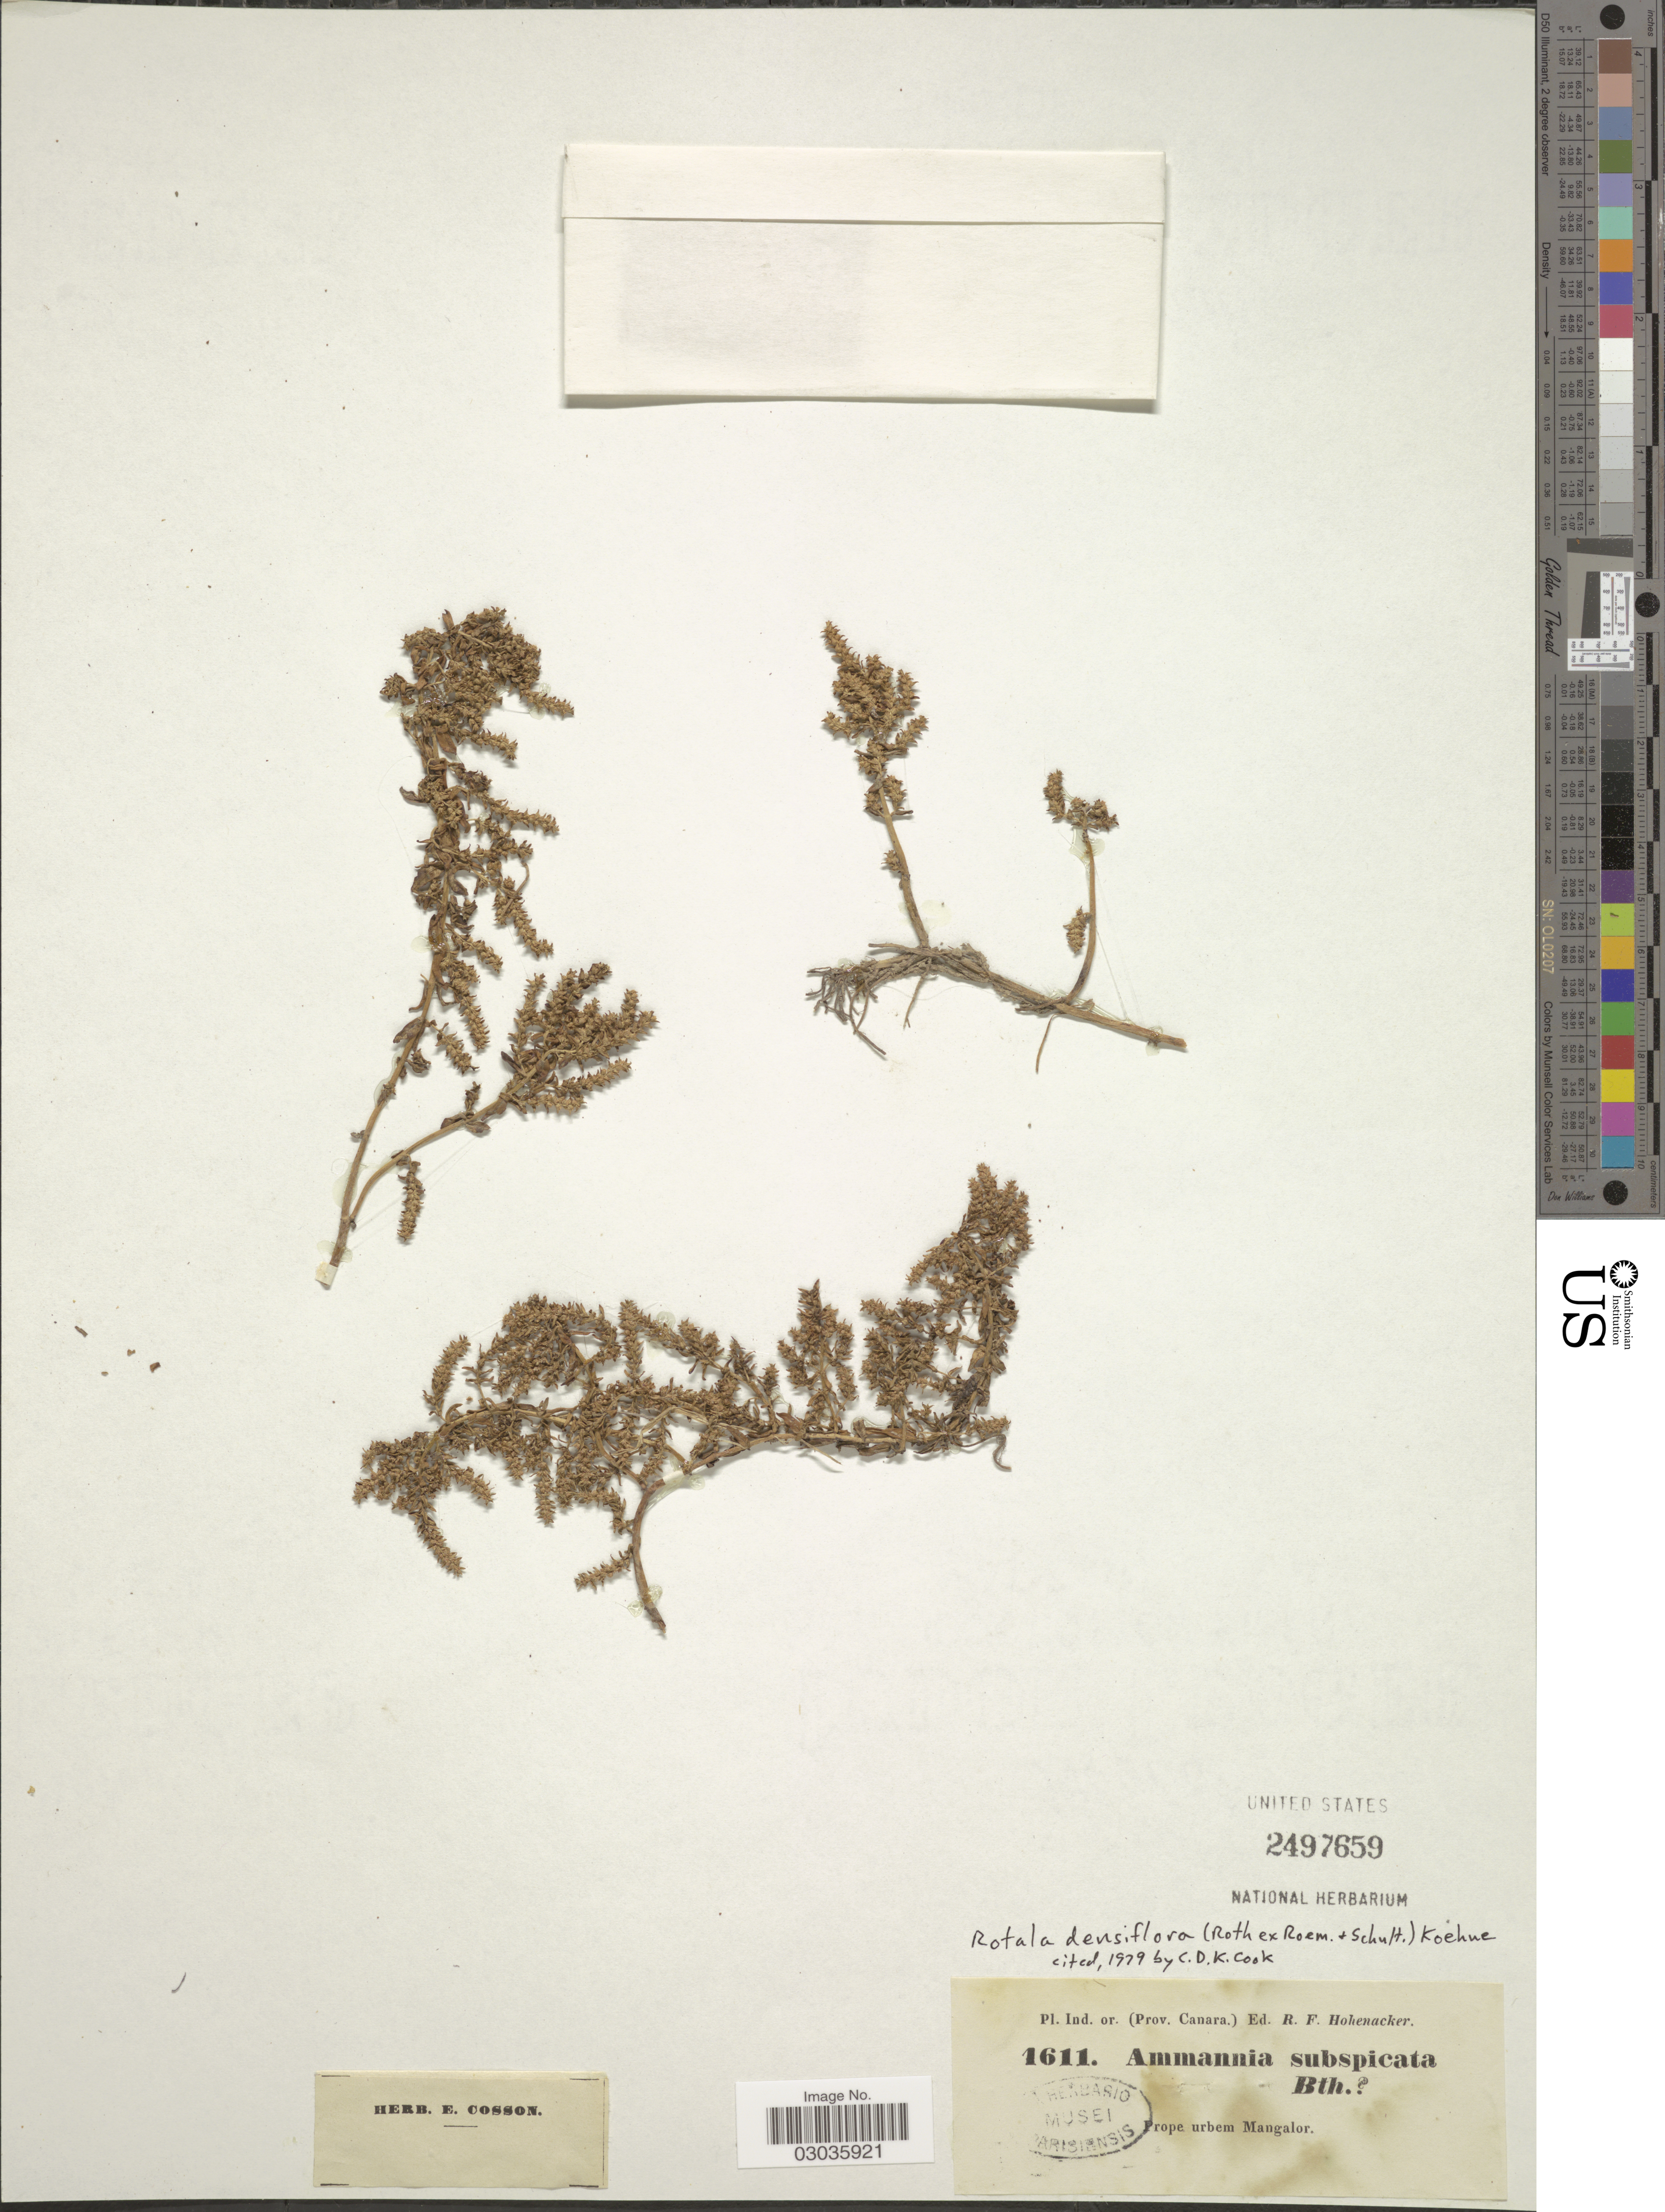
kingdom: Plantae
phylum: Tracheophyta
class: Magnoliopsida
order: Myrtales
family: Lythraceae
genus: Rotala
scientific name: Rotala densiflora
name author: (Roth) Koehne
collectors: R. F. Hohenacker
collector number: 1611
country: India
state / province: Karnataka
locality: Ind. or. (Prov. Canara), Prope urbem Mangalor.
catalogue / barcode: US 2497659